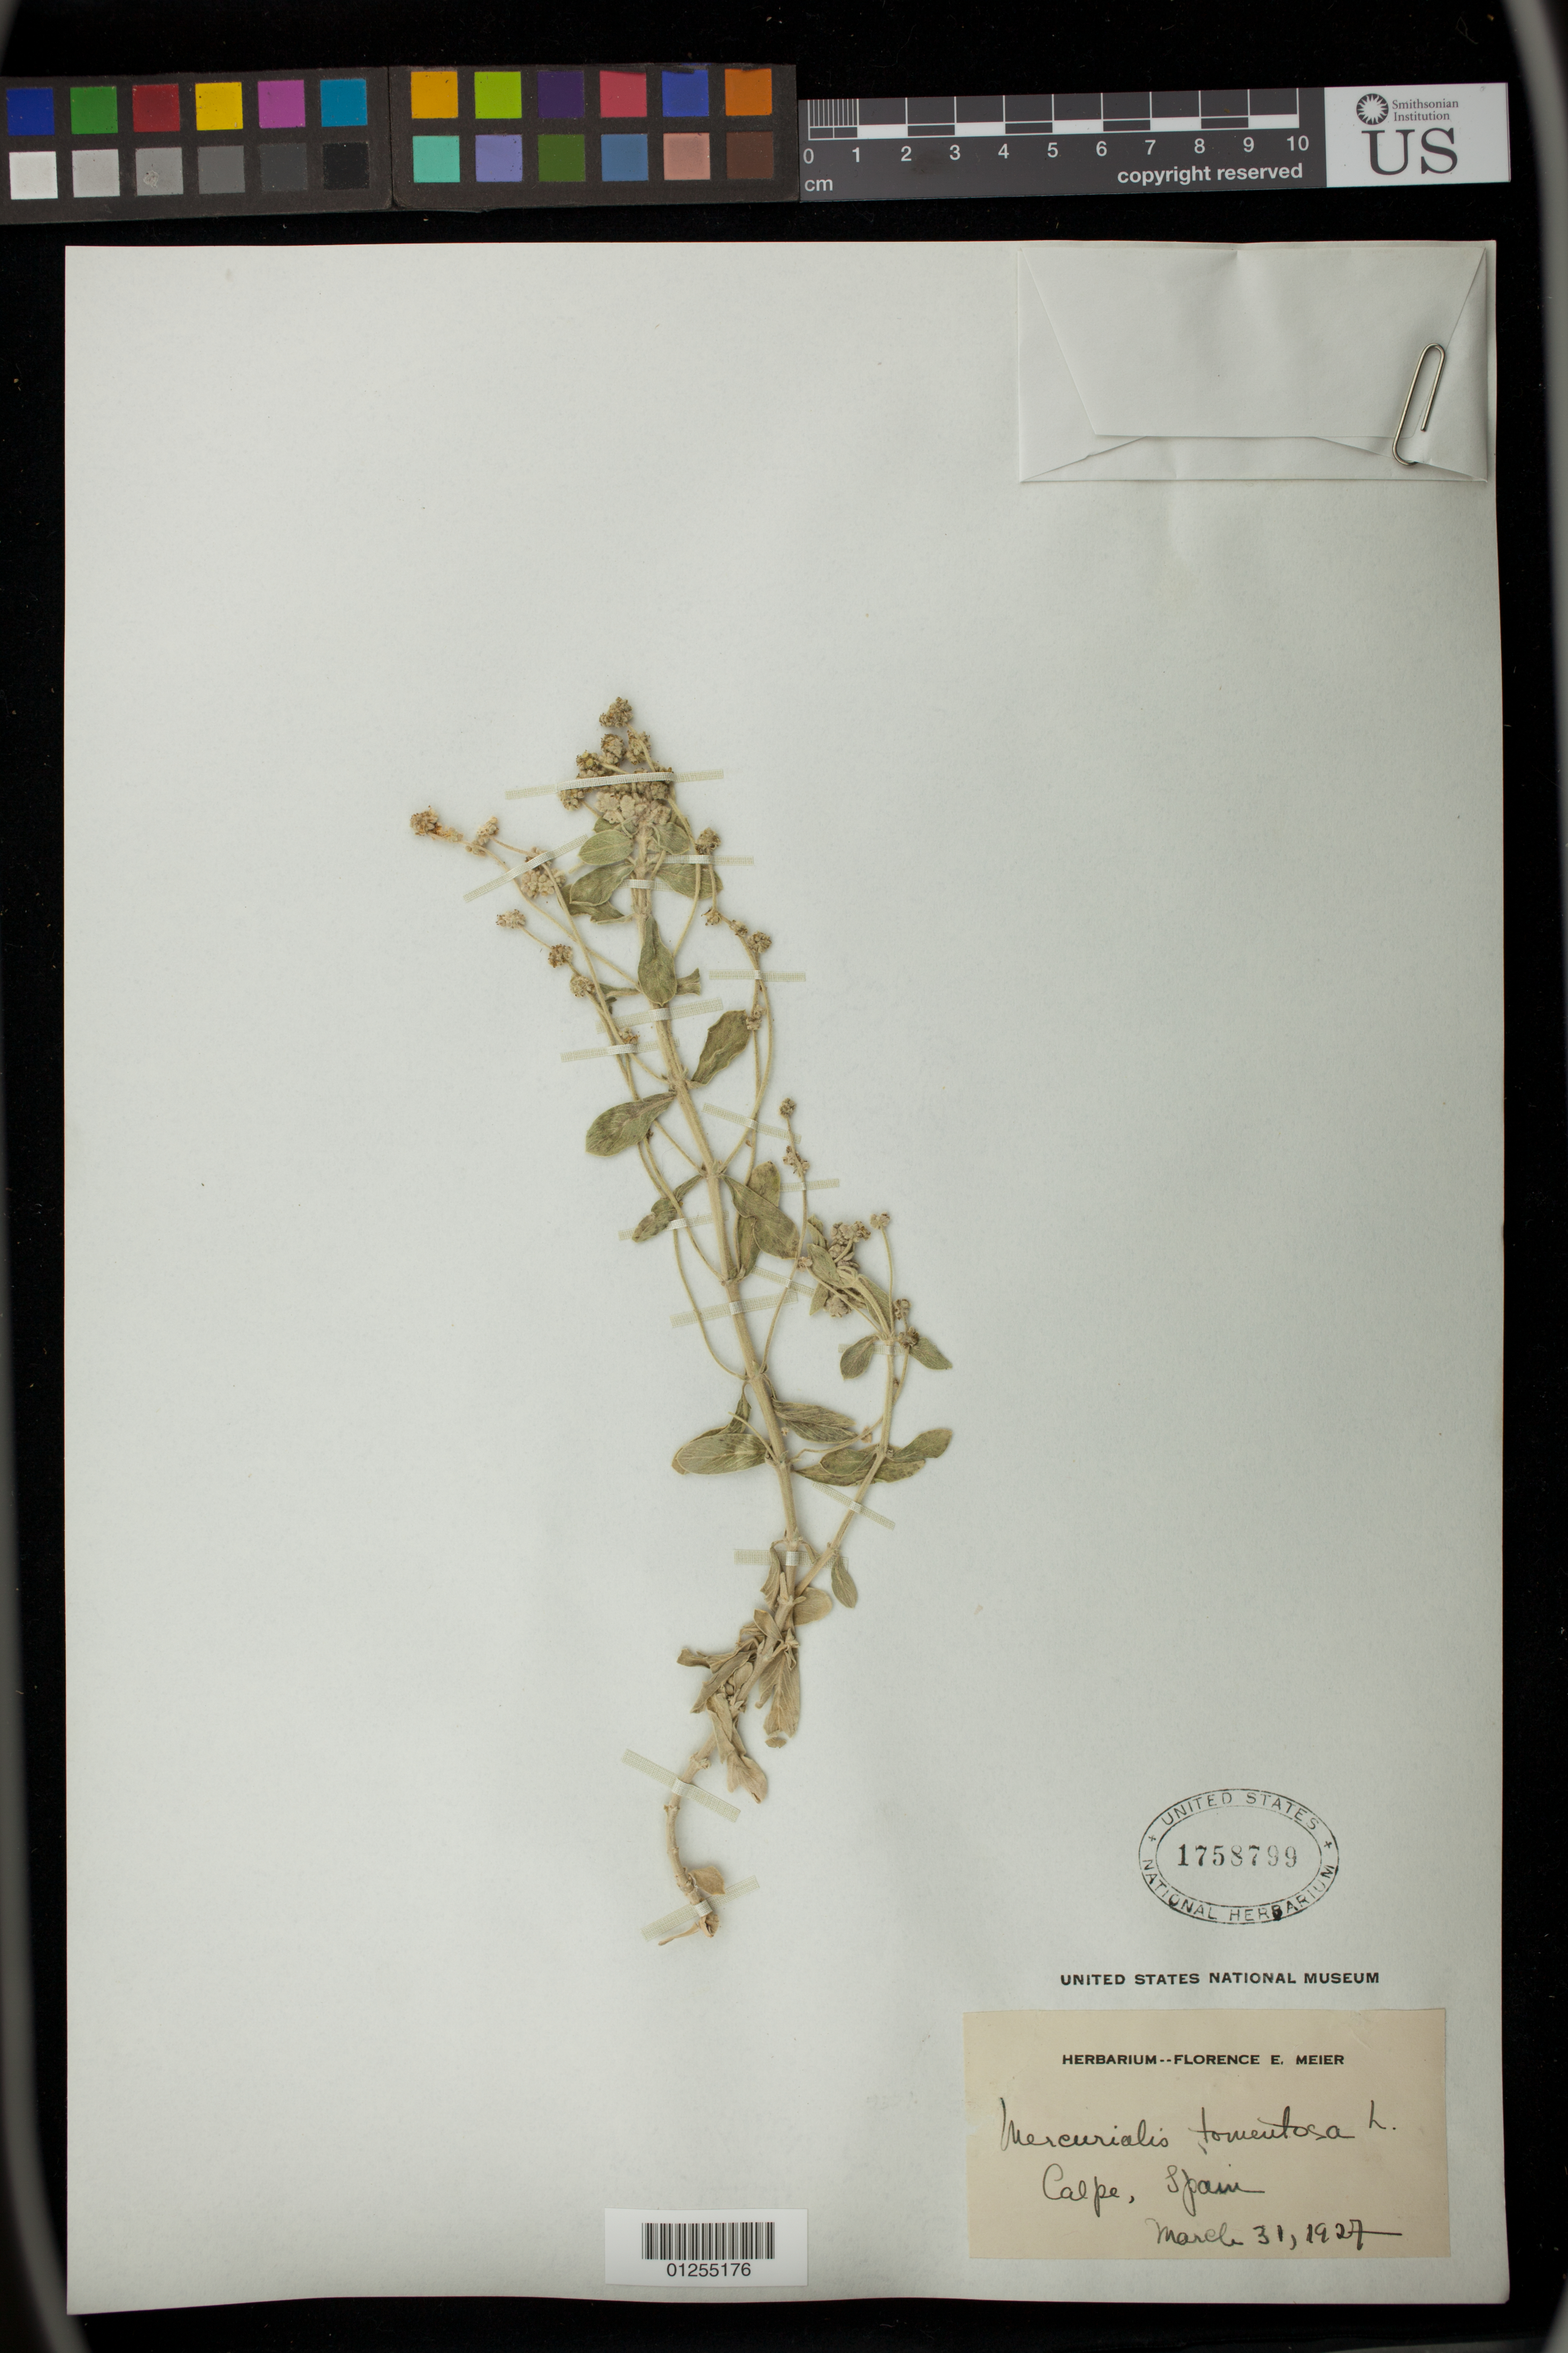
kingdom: Plantae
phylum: Tracheophyta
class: Magnoliopsida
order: Malpighiales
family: Euphorbiaceae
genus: Mercurialis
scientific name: Mercurialis tomentosa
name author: L.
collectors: F. Meier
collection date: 1927-03-31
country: Spain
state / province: Valenciana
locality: Calpe, Alicante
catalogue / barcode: US 1758799